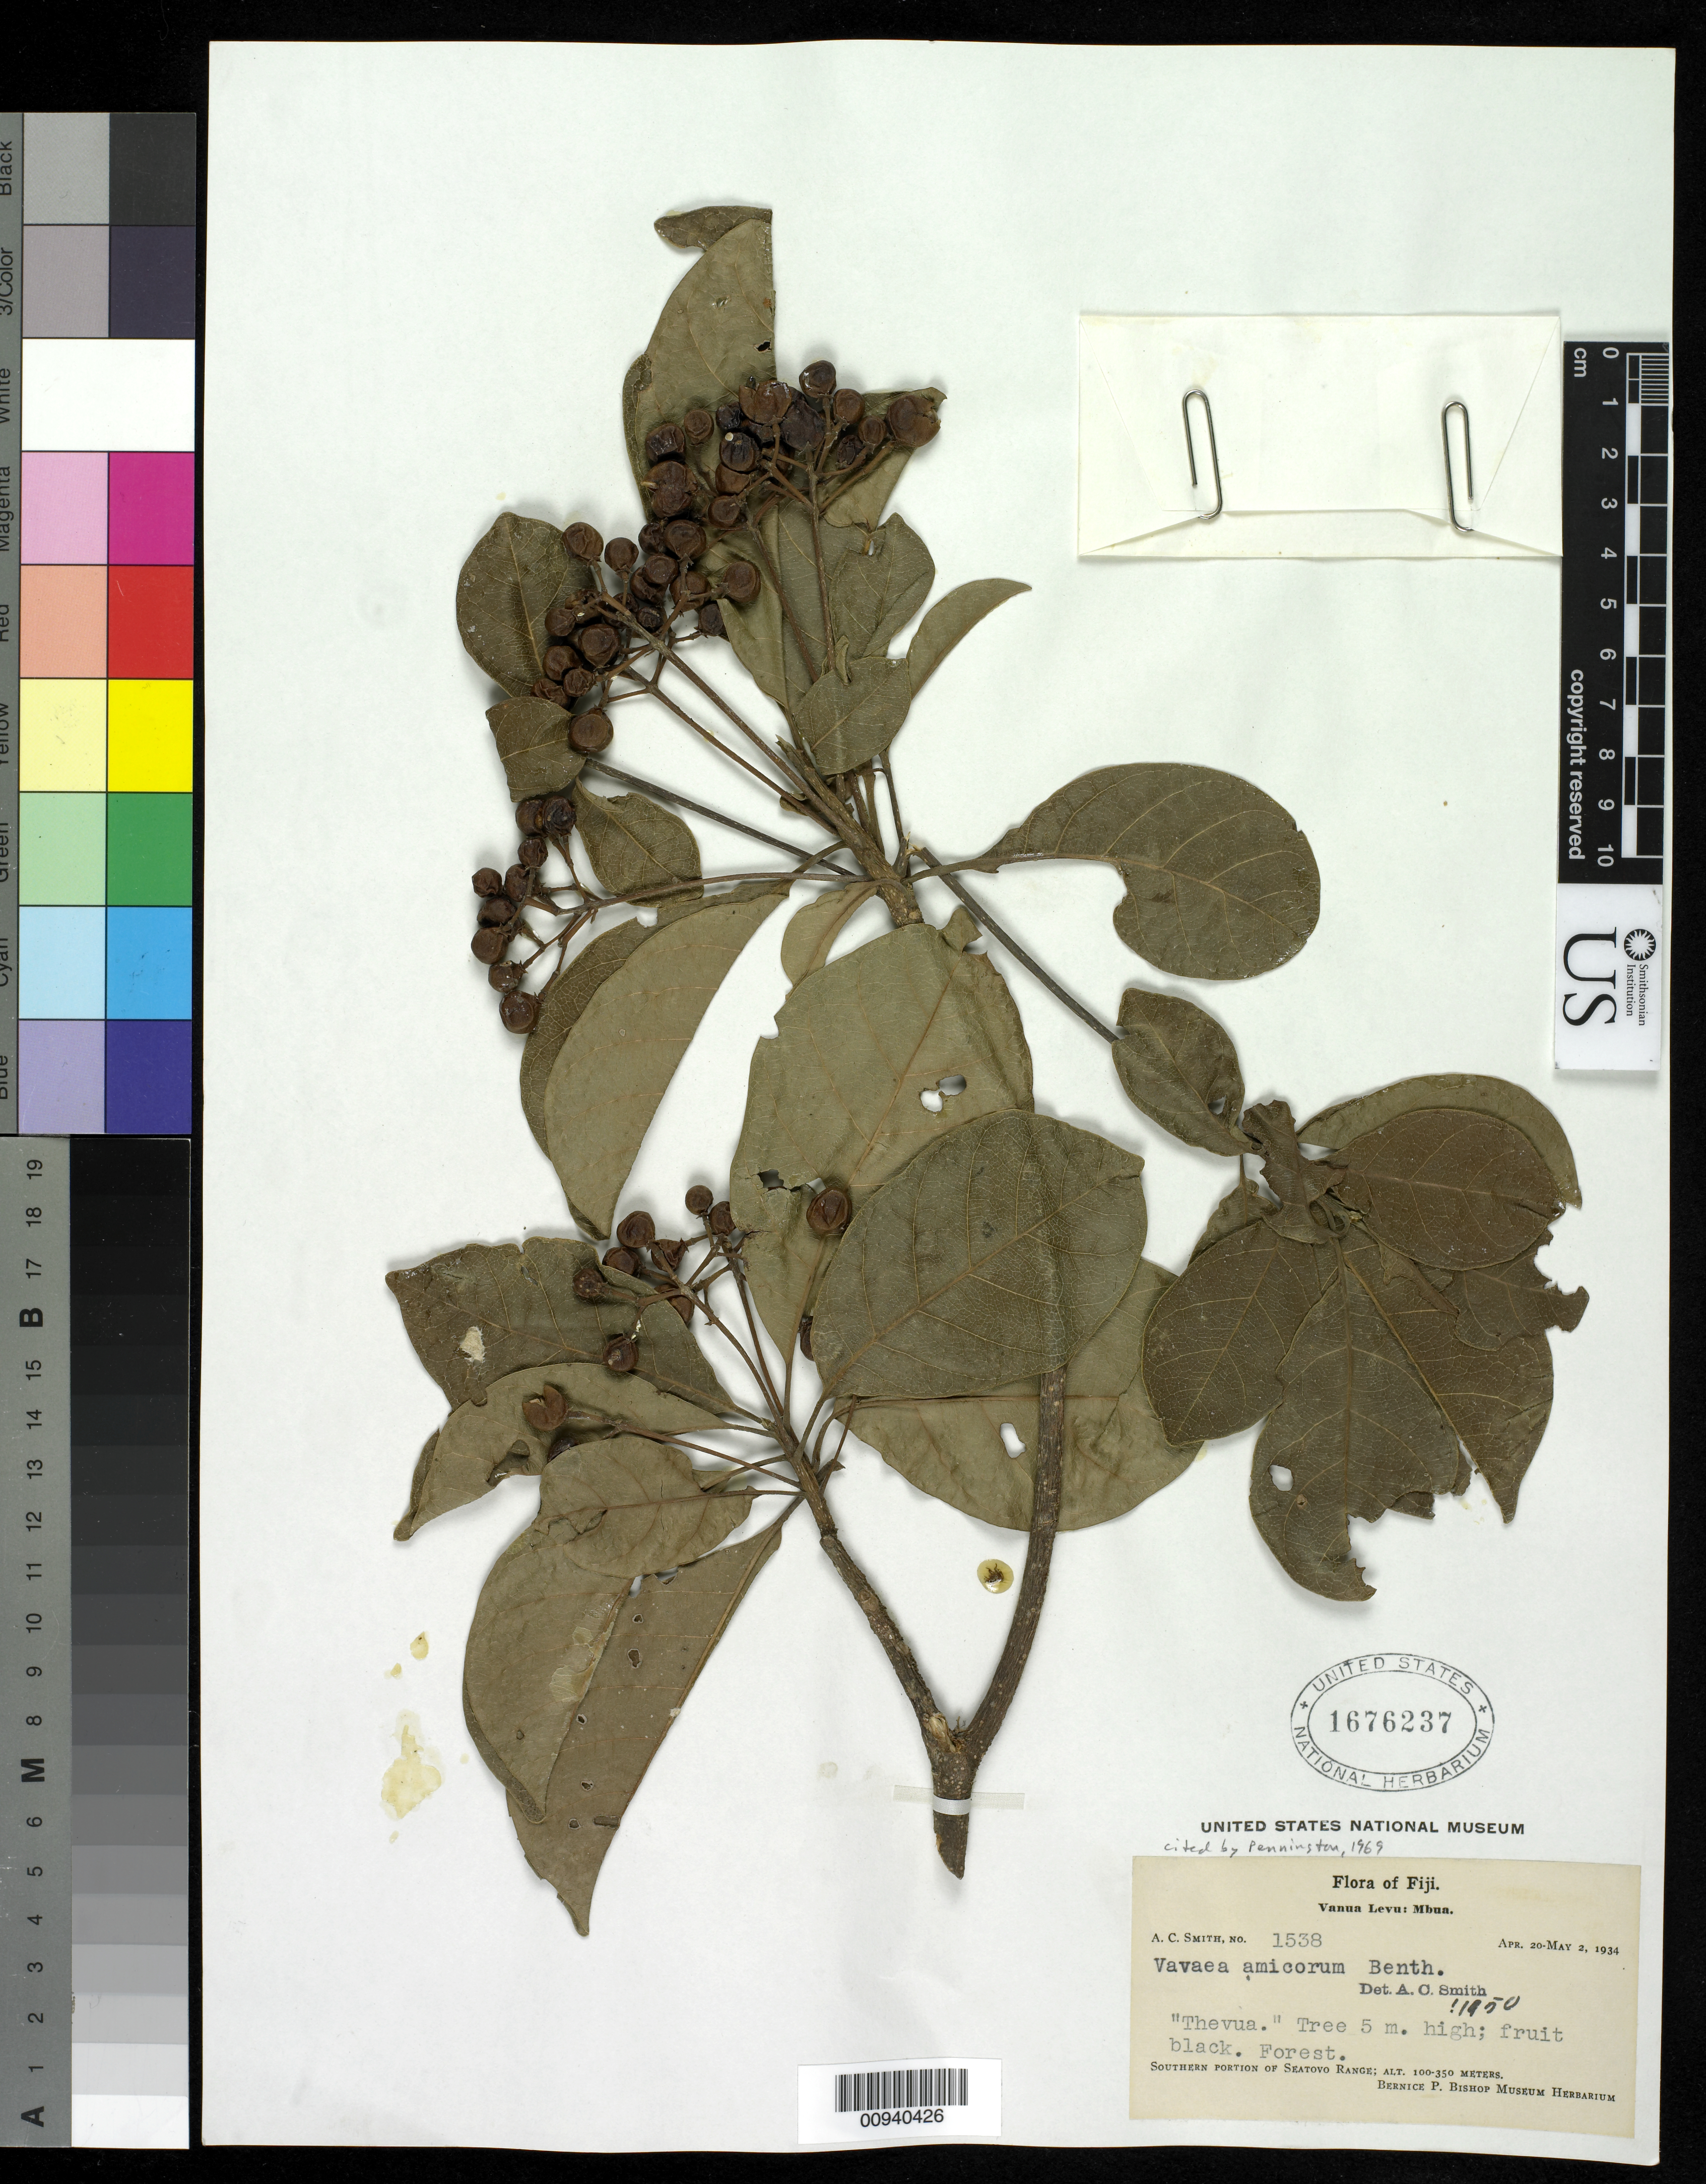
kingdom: Plantae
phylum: Tracheophyta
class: Magnoliopsida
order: Sapindales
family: Meliaceae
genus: Vavaea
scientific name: Vavaea amicorum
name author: Benth.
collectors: C. A. Smith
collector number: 1538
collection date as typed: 20 Apr 1934 to 02 May 1934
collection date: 1934-04-20/1934-05-02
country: Fiji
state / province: Northern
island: Vanua Levu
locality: Mbua. Southern portion of Seatovo Range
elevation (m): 100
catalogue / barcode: US 1676237